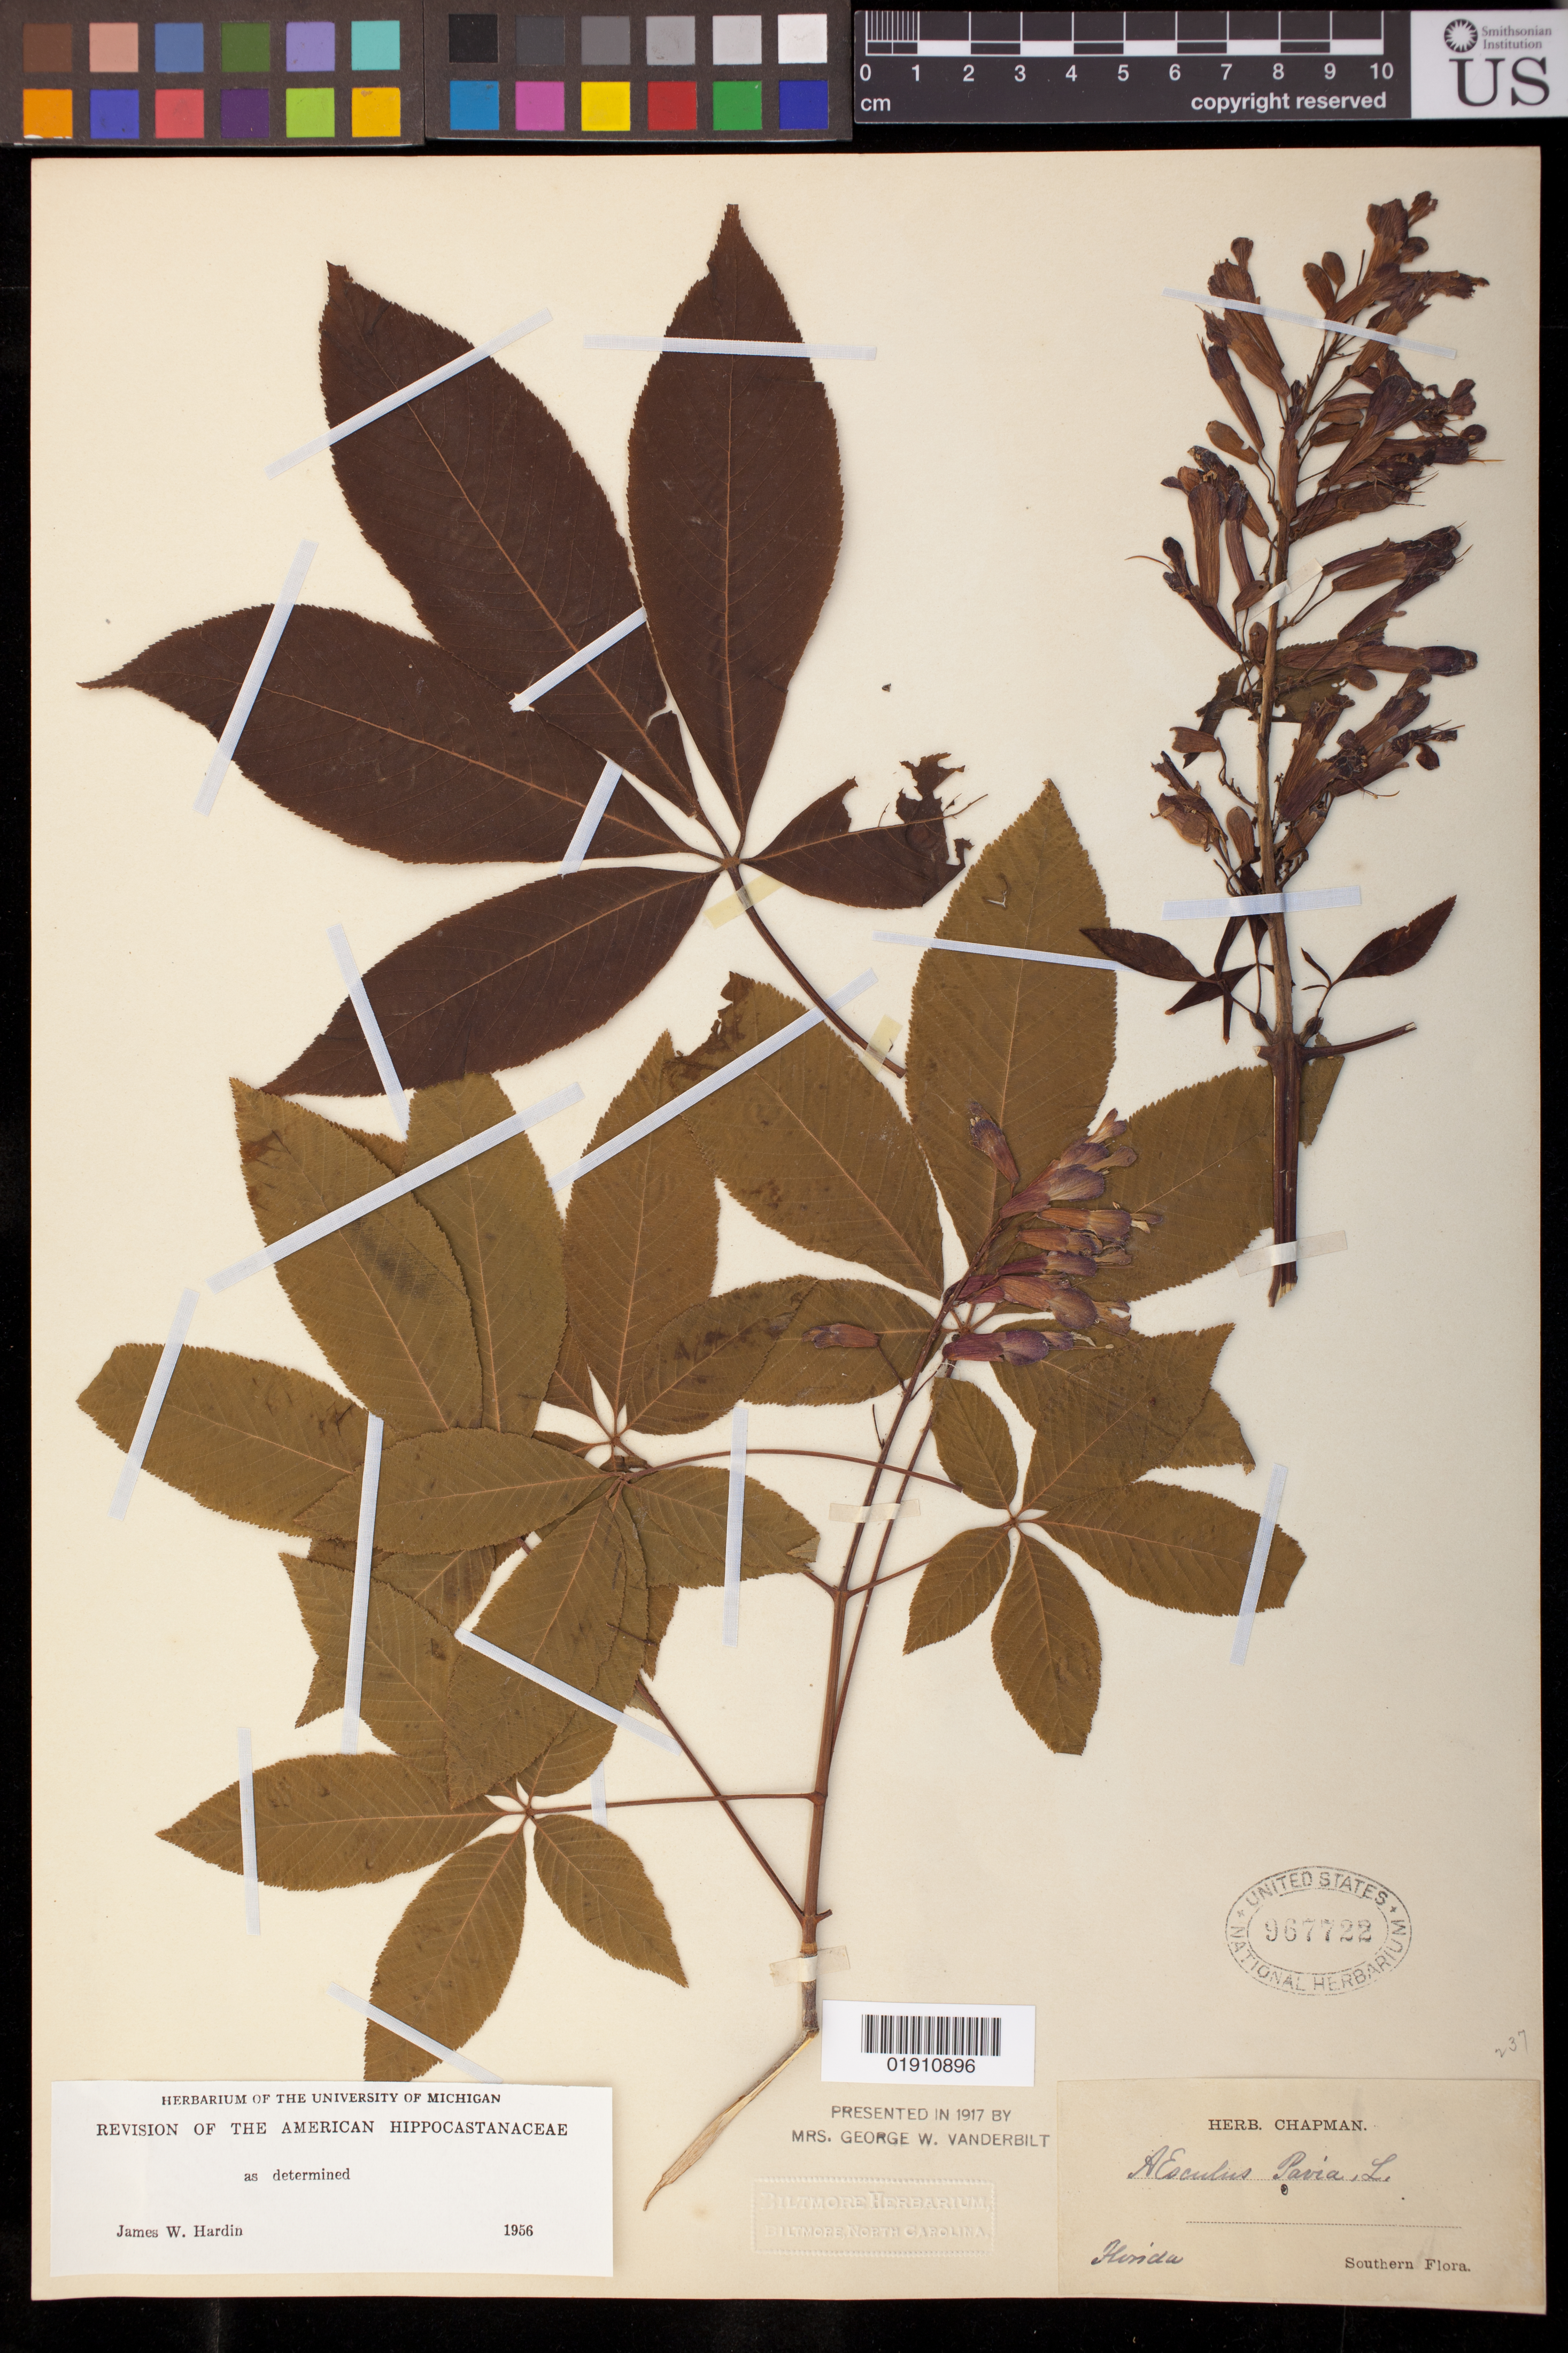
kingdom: Plantae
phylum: Tracheophyta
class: Magnoliopsida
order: Sapindales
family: Sapindaceae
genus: Aesculus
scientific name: Aesculus pavia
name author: L.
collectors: A. Chapman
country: United States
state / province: Florida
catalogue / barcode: US 967722